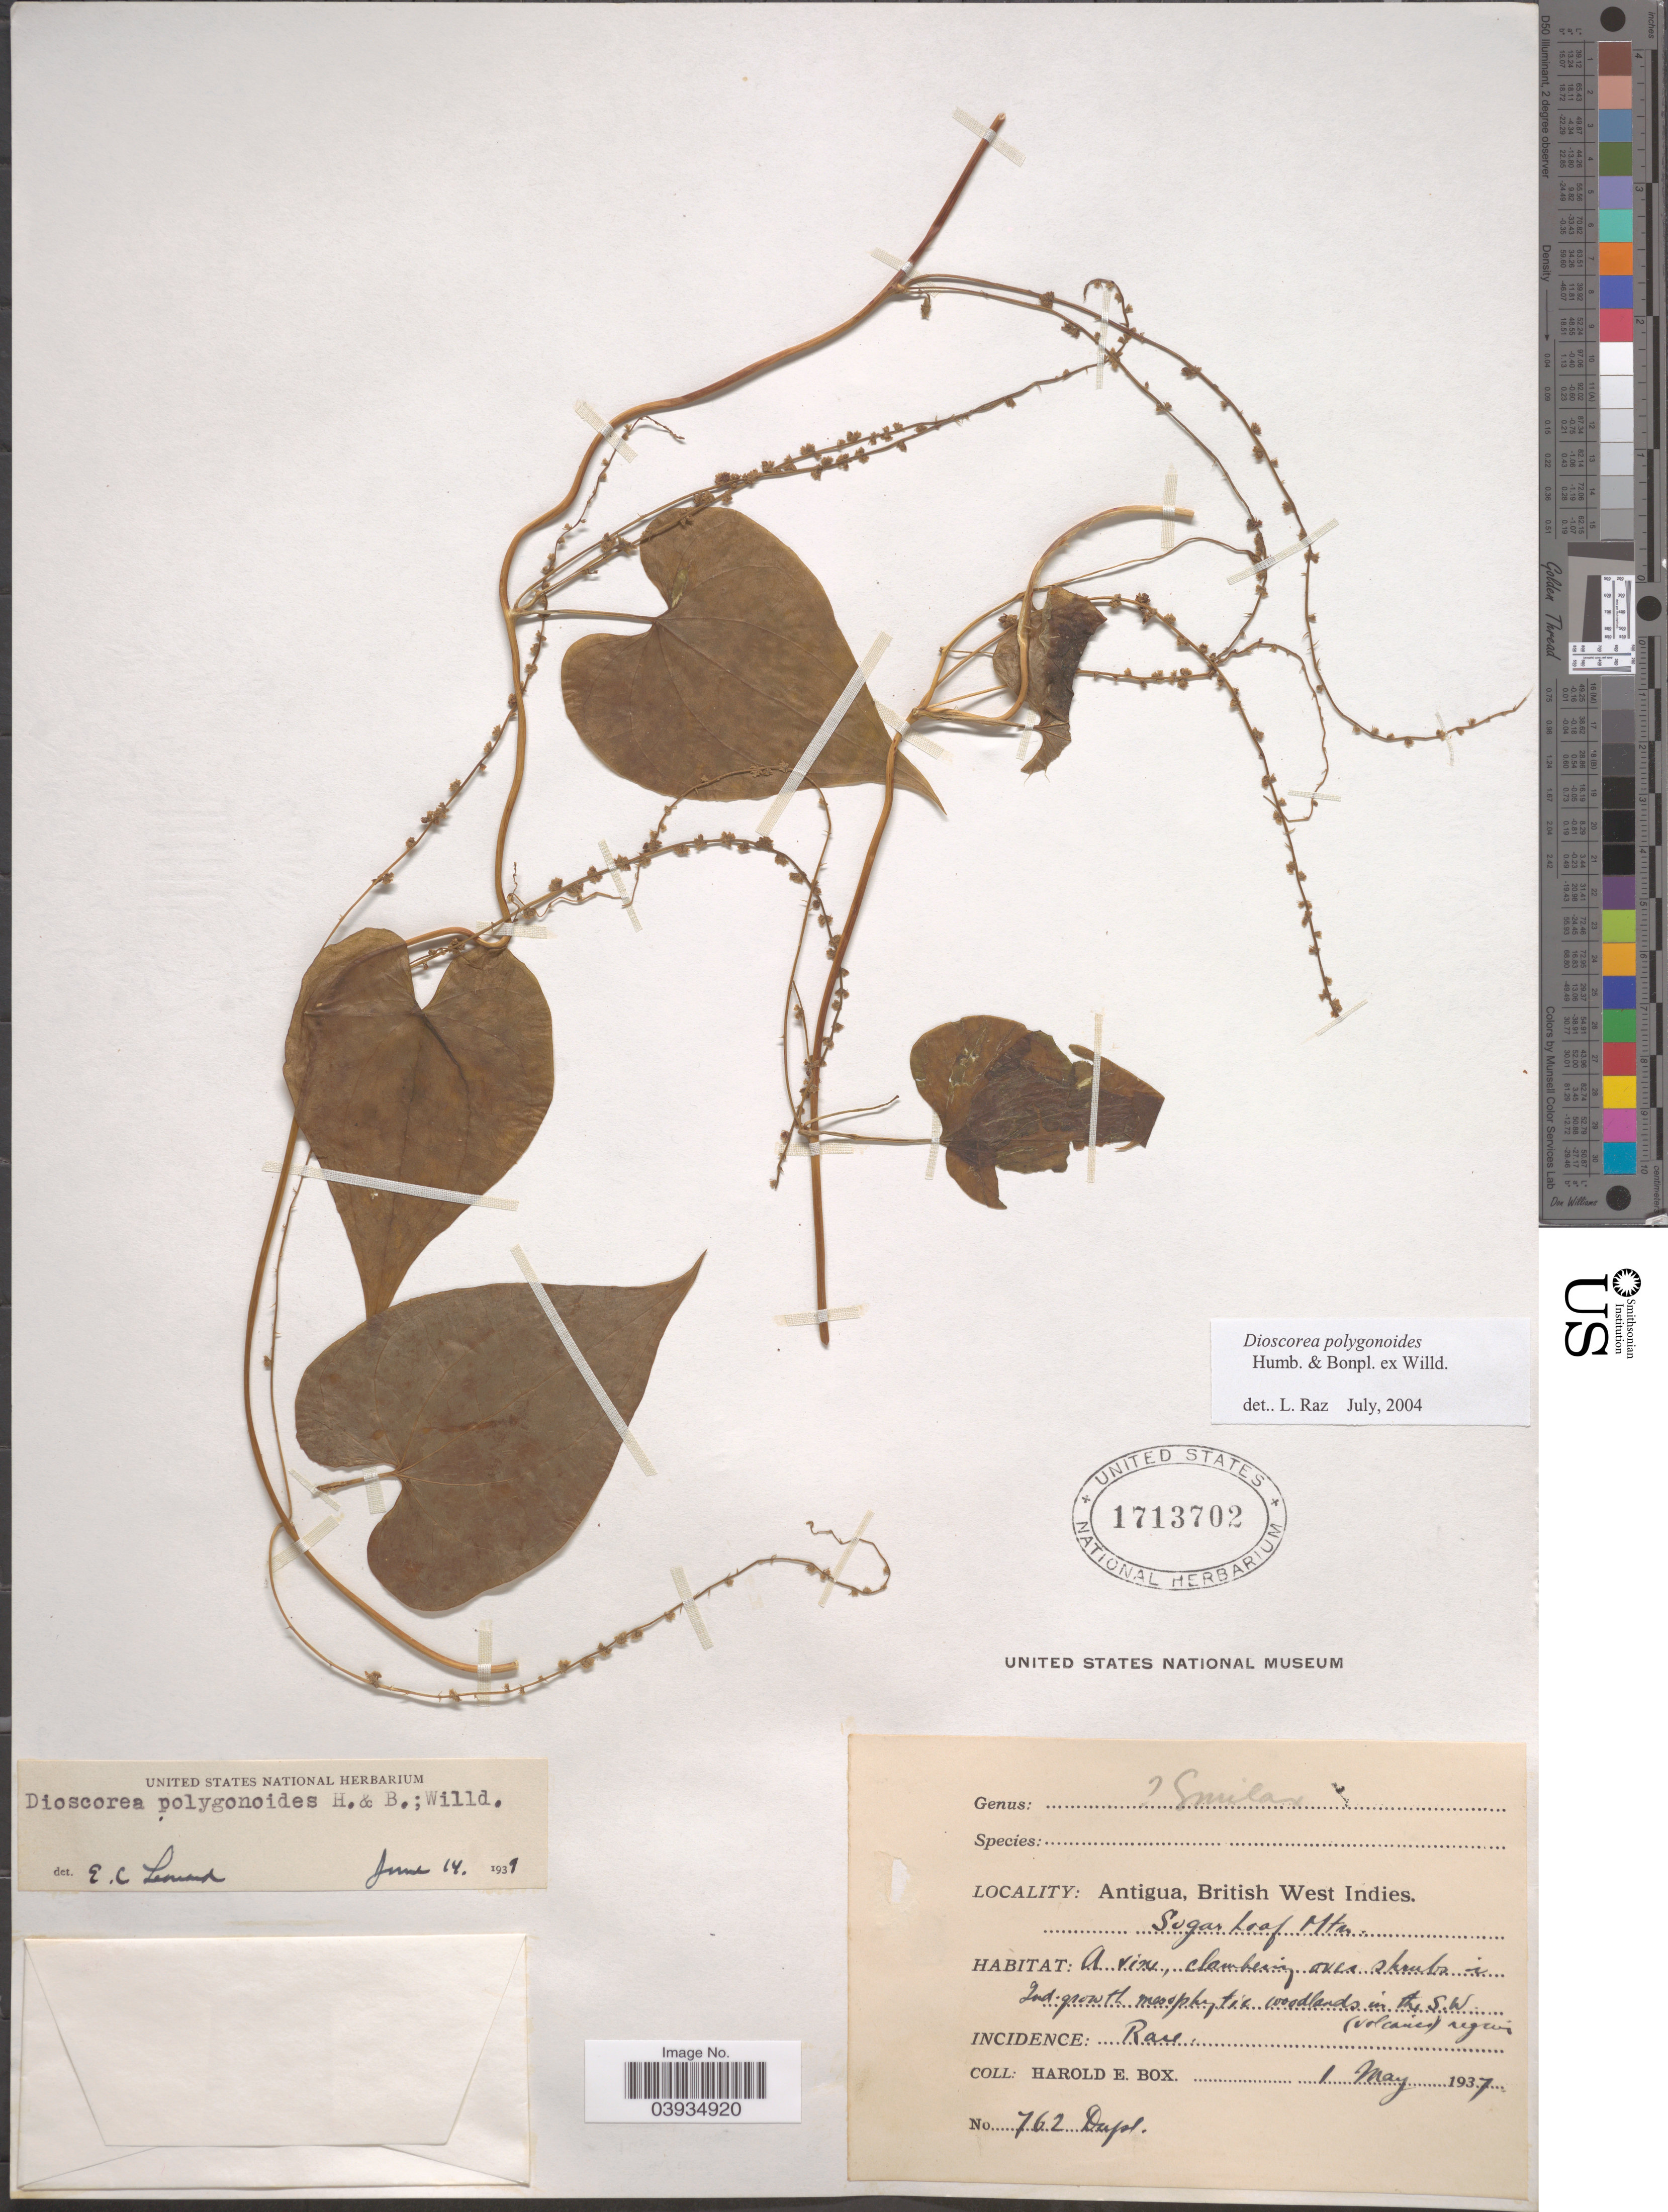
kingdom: Plantae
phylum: Tracheophyta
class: Liliopsida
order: Dioscoreales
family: Dioscoreaceae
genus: Dioscorea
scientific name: Dioscorea polygonoides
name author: Humb. & Bonpl. ex Willd.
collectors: H. E. Box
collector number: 762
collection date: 1937-05-01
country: Antigua and Barbuda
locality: Antigua, British West Indies. Sugar Loaf Mtn.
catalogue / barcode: US 1713702